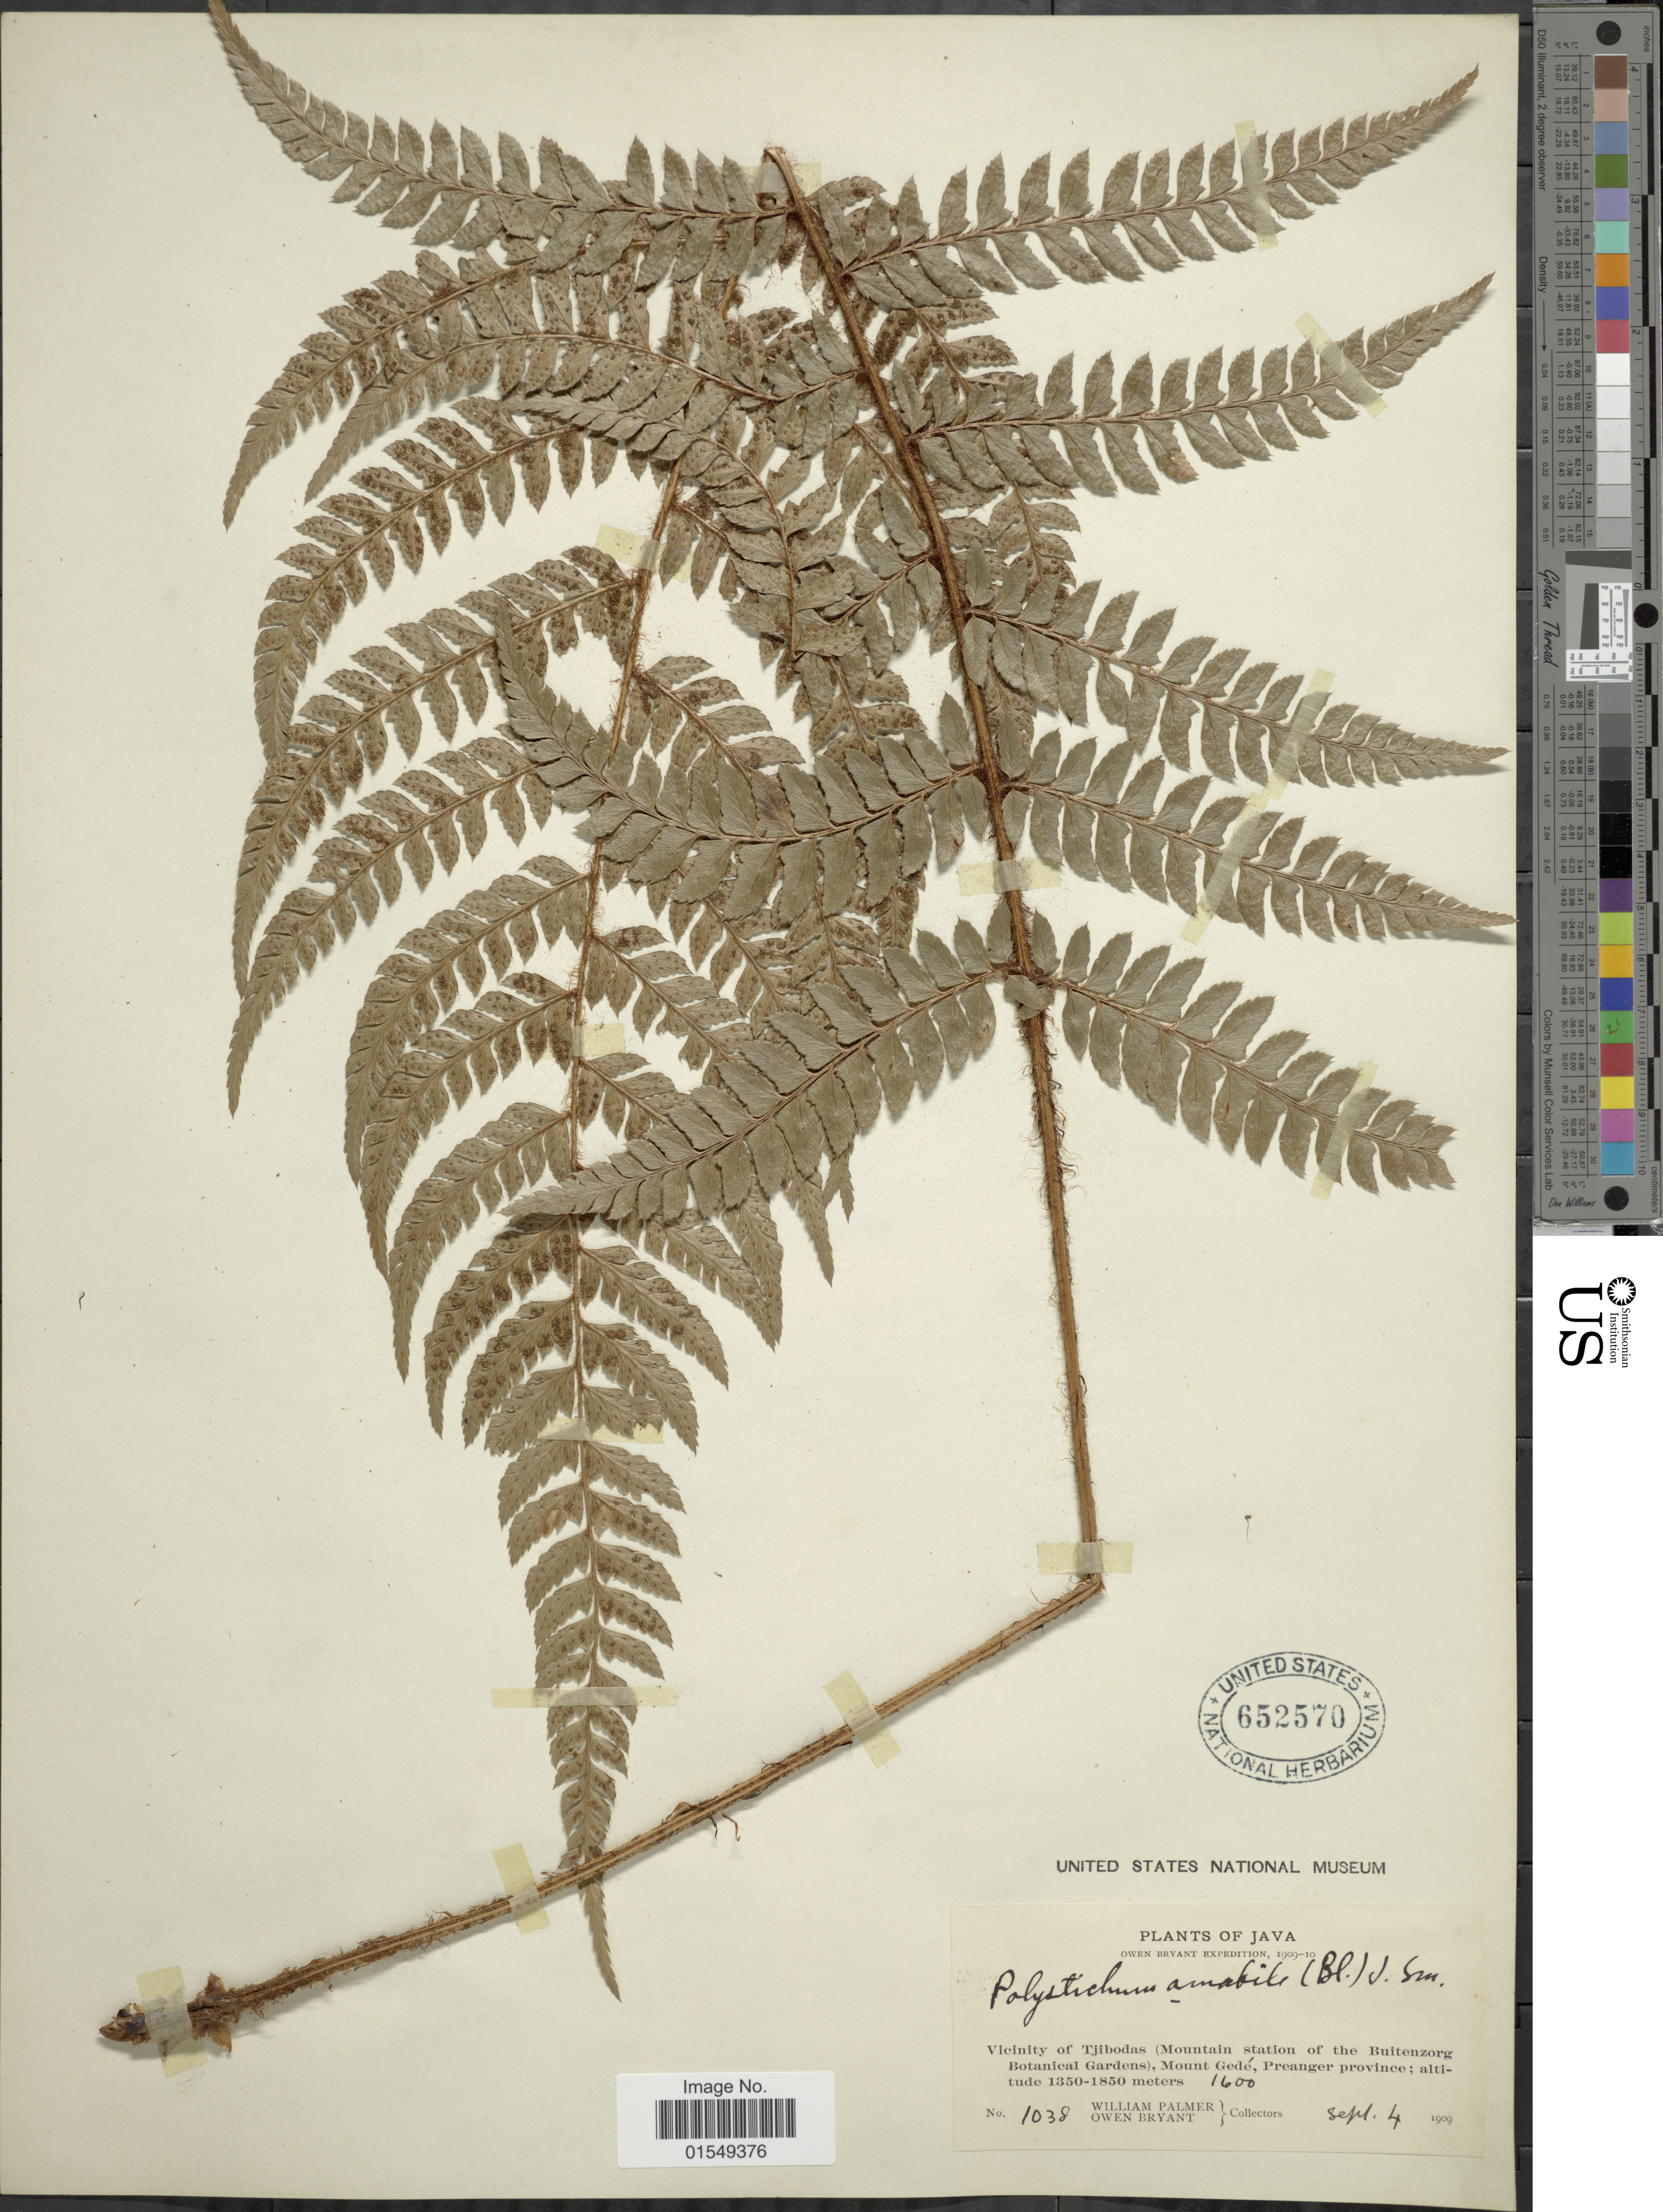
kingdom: Plantae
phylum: Tracheophyta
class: Polypodiopsida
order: Polypodiales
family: Dryopteridaceae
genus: Arachniodes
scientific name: Arachniodes amabilis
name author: (Blume) Tindale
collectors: W. Palmer & O. Bryant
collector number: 1038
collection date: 1909-09-04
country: Indonesia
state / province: Java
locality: Vicinity of Tjibodas (Mountain station of the Buitenzorg Botanical Gardens), Mount Gede, Prenager Province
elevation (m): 1600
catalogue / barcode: US 652570